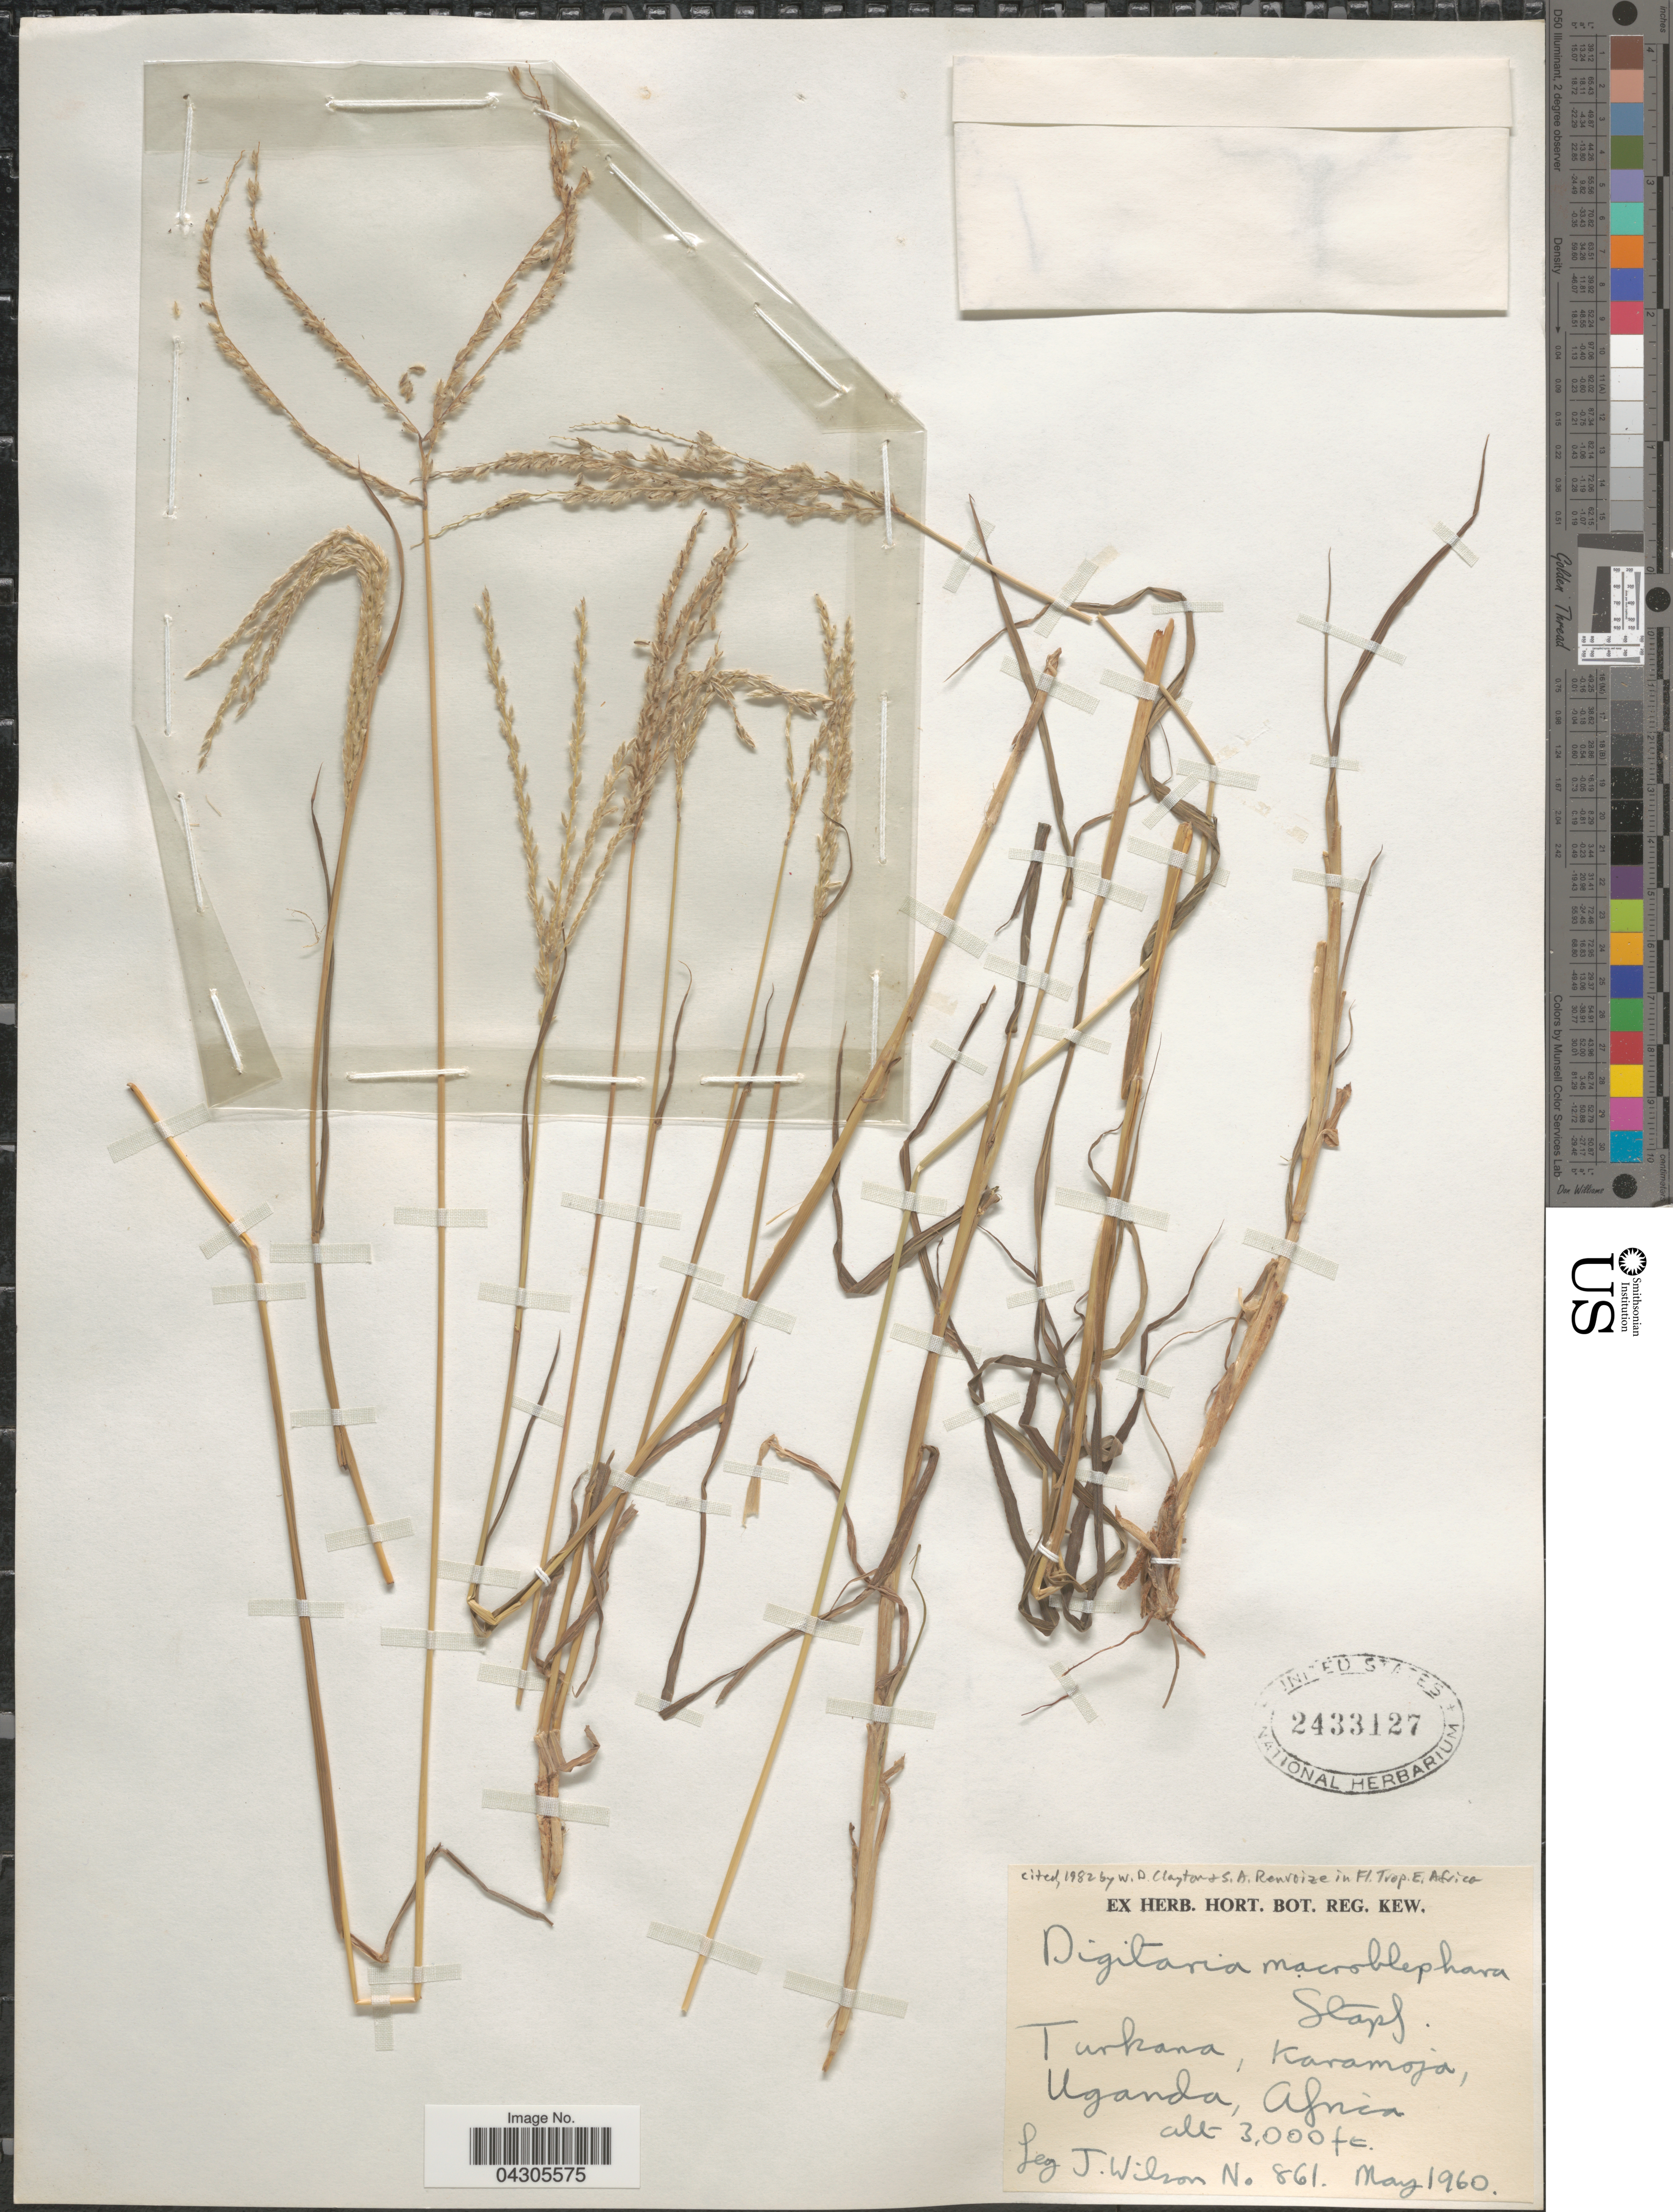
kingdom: Plantae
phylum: Tracheophyta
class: Liliopsida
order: Poales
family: Poaceae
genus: Digitaria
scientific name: Digitaria macroblephara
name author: (Hack.) Stapf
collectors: J. Wilson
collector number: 861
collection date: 1960-05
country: Uganda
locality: Turkana, Karamoja.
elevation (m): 914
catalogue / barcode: US 2433127